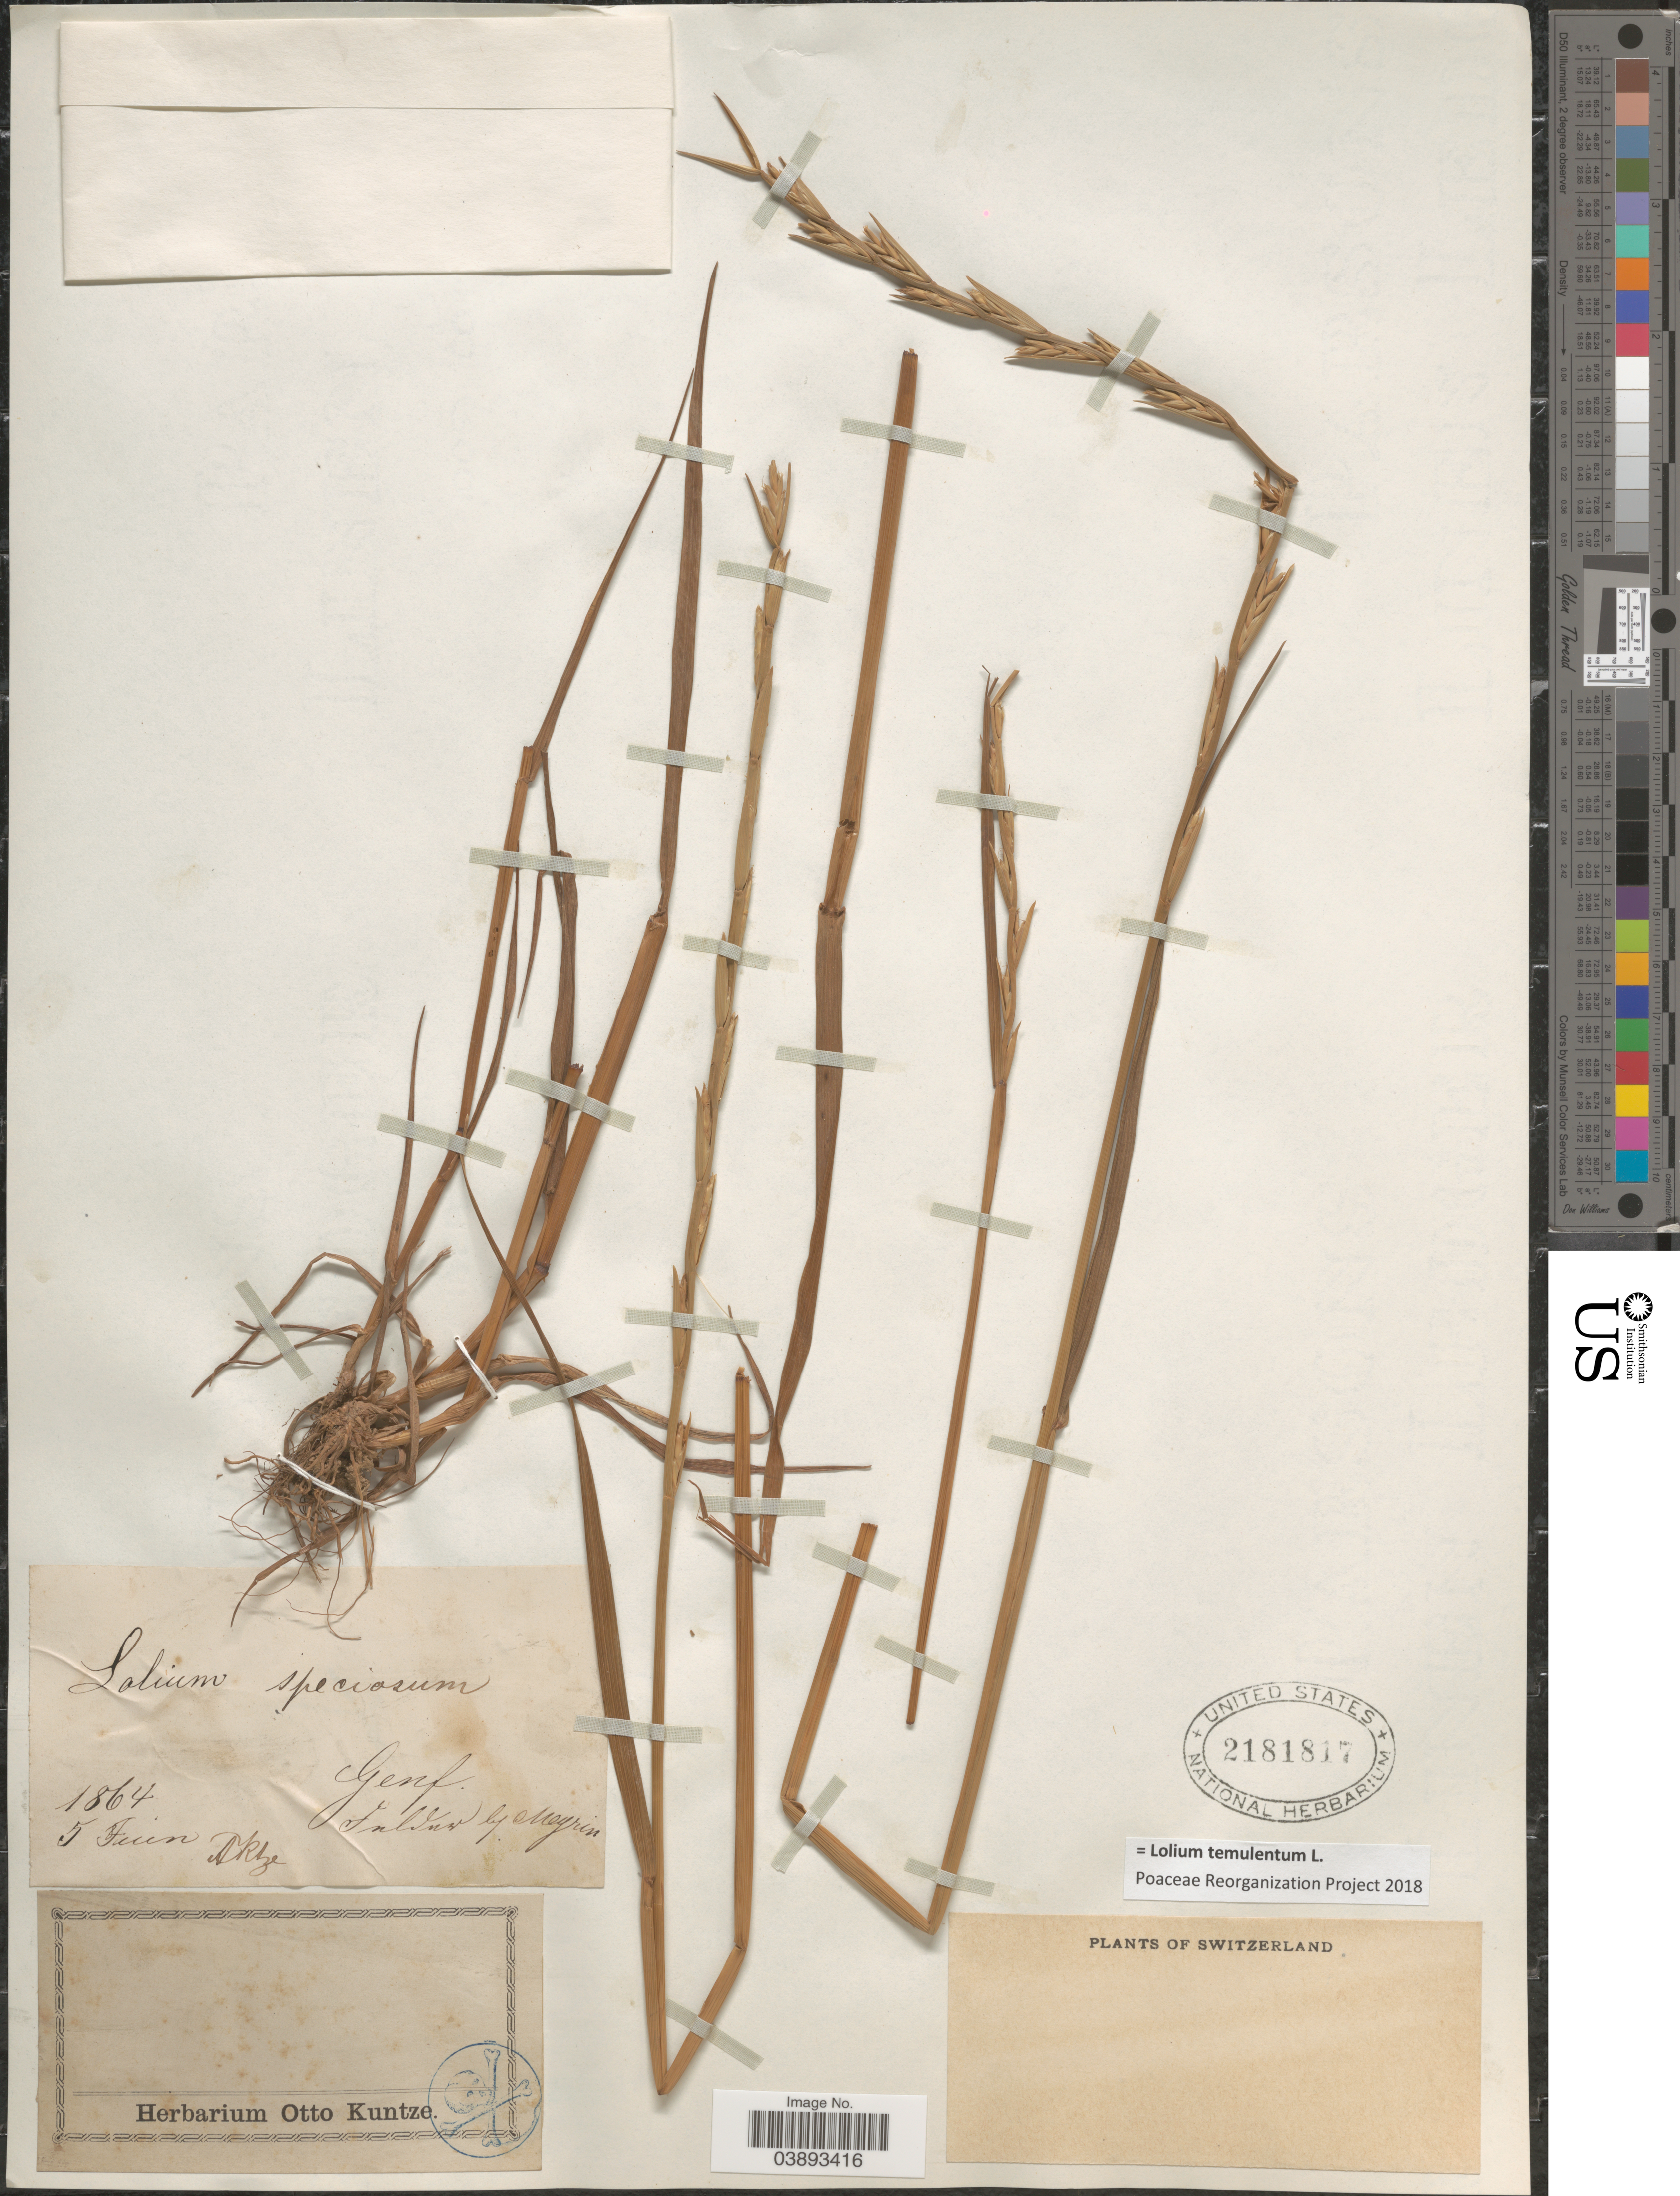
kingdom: Plantae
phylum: Tracheophyta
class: Liliopsida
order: Poales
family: Poaceae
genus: Lolium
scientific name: Lolium temulentum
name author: L.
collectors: Megrin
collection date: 1864-06-05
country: Switzerland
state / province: Genève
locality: Genf. Meyrin.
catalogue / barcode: US 2181817